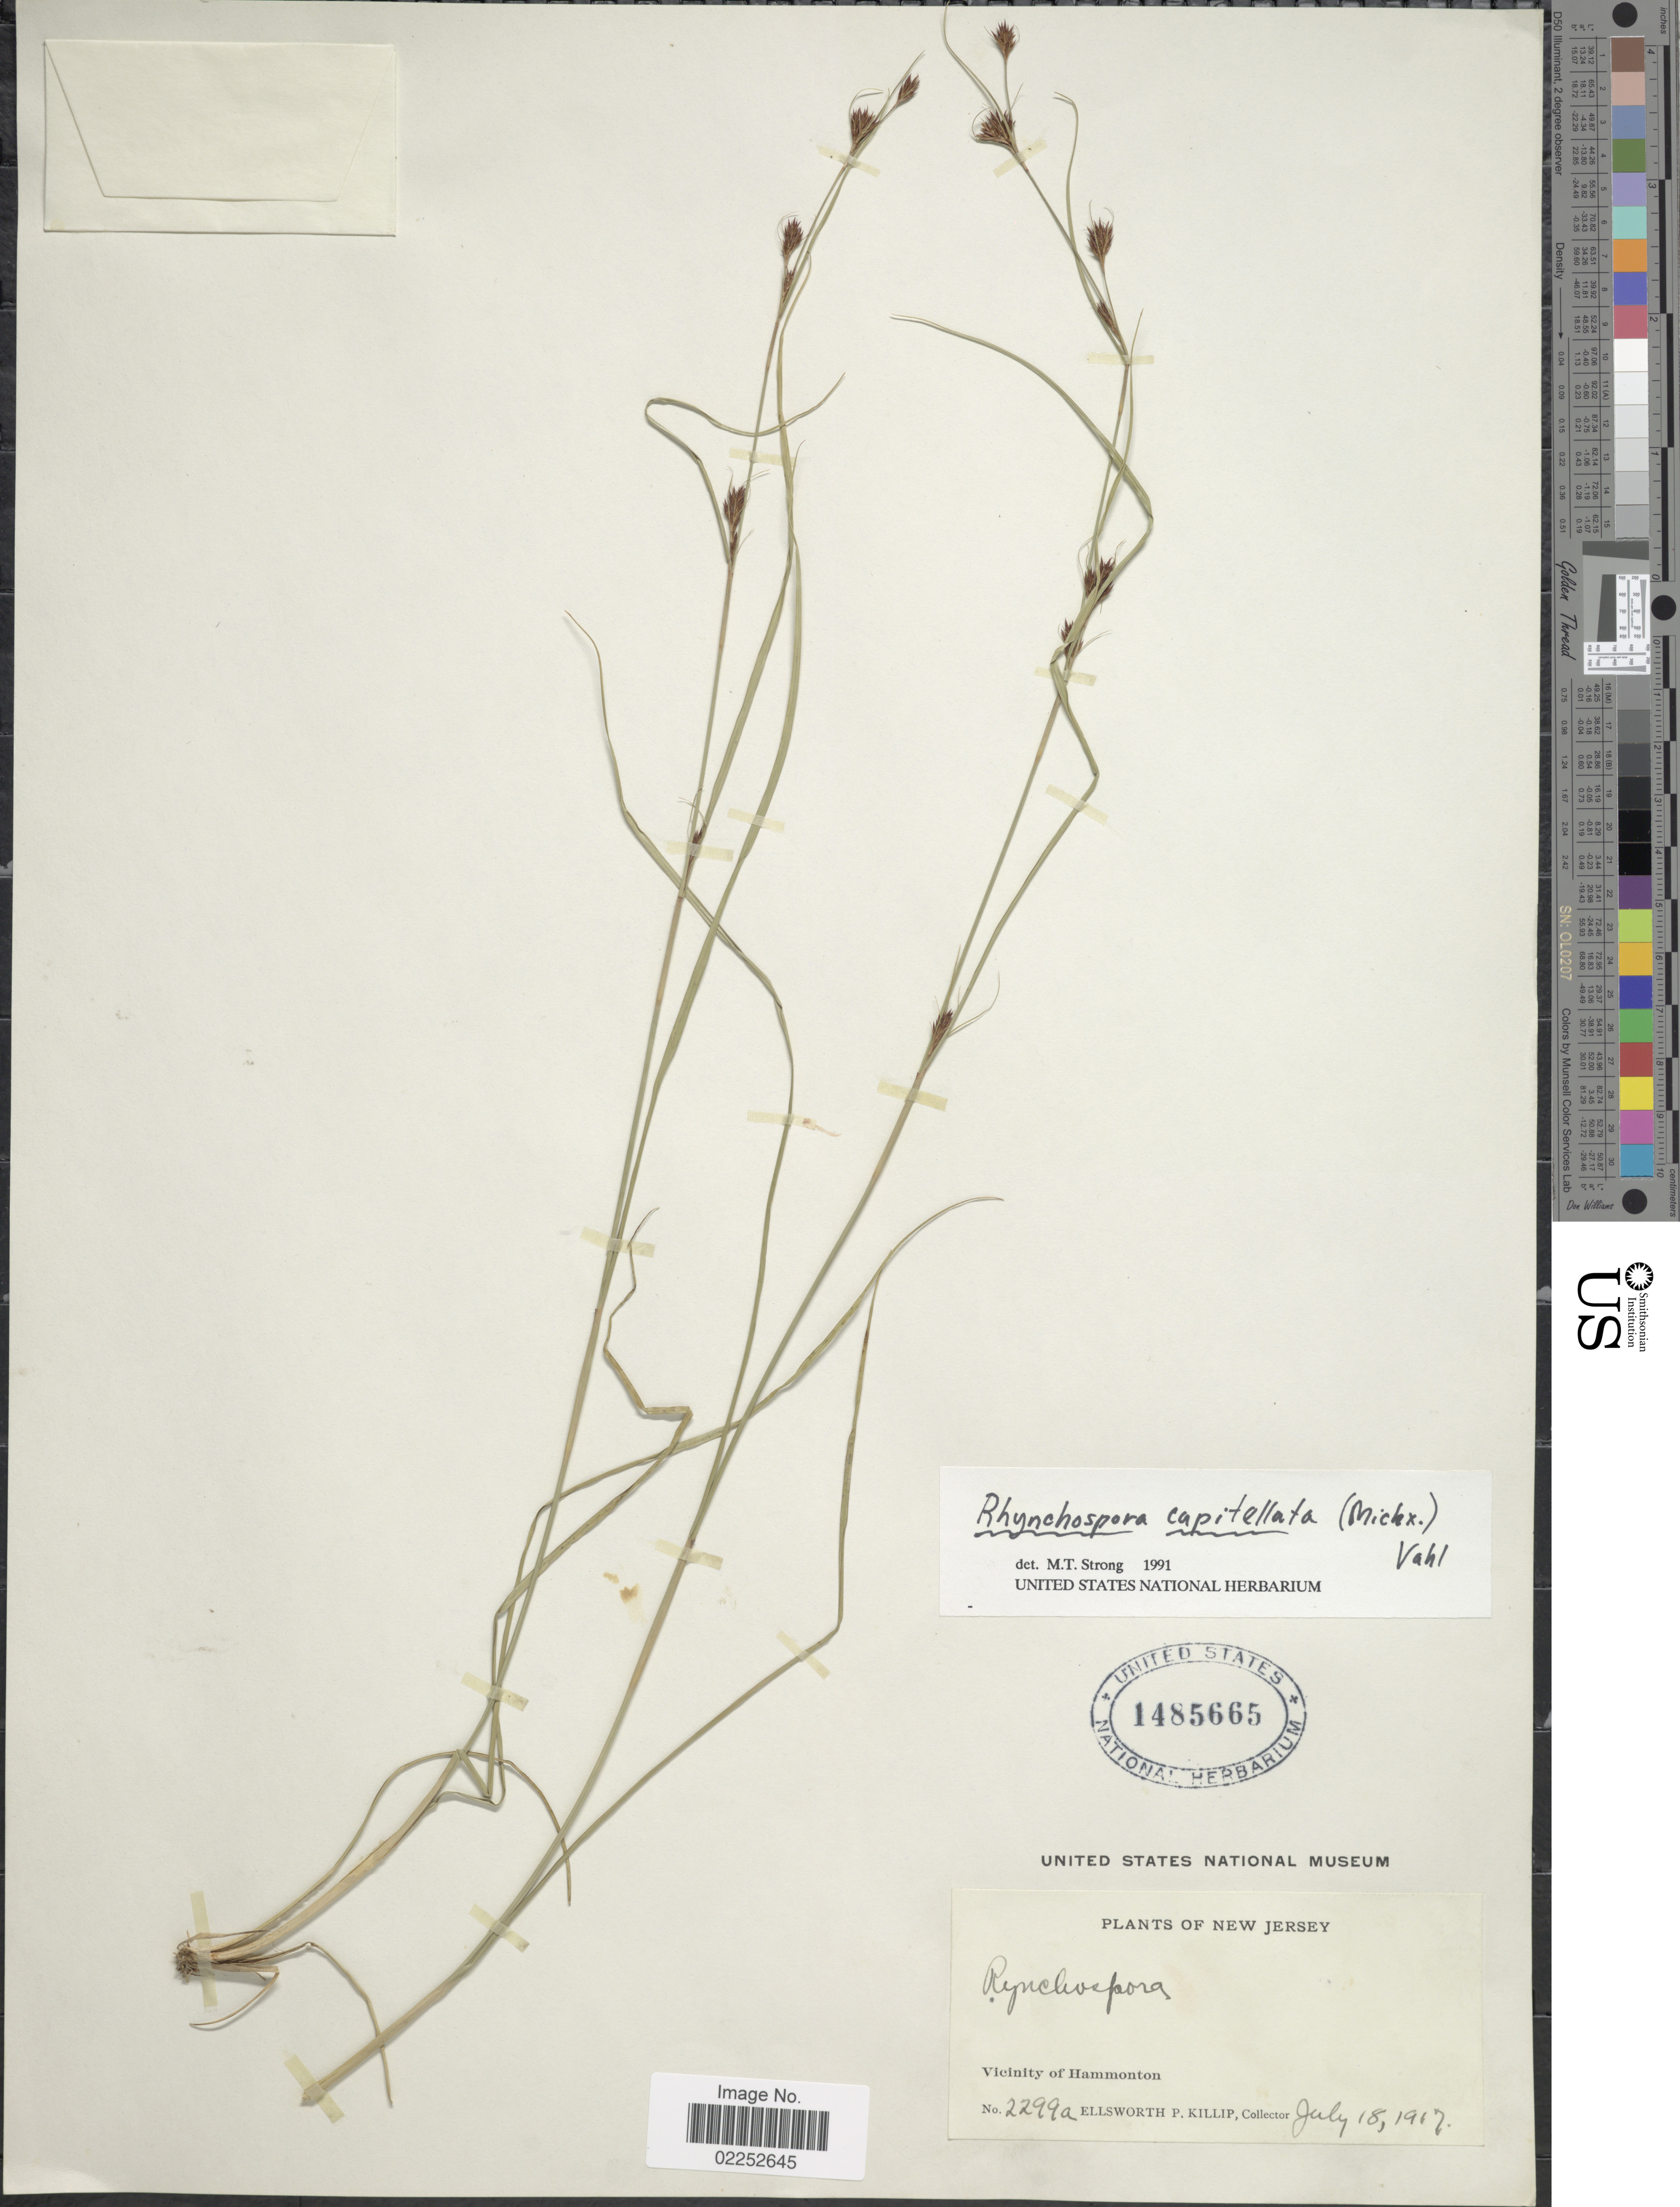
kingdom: Plantae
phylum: Tracheophyta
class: Liliopsida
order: Poales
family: Cyperaceae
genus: Rhynchospora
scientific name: Rhynchospora capitellata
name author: (Michx.) Vahl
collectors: E. P. Killip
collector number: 2299a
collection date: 1917-07-18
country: United States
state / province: New Jersey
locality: Vicinity of Hammonton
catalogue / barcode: US 1485665